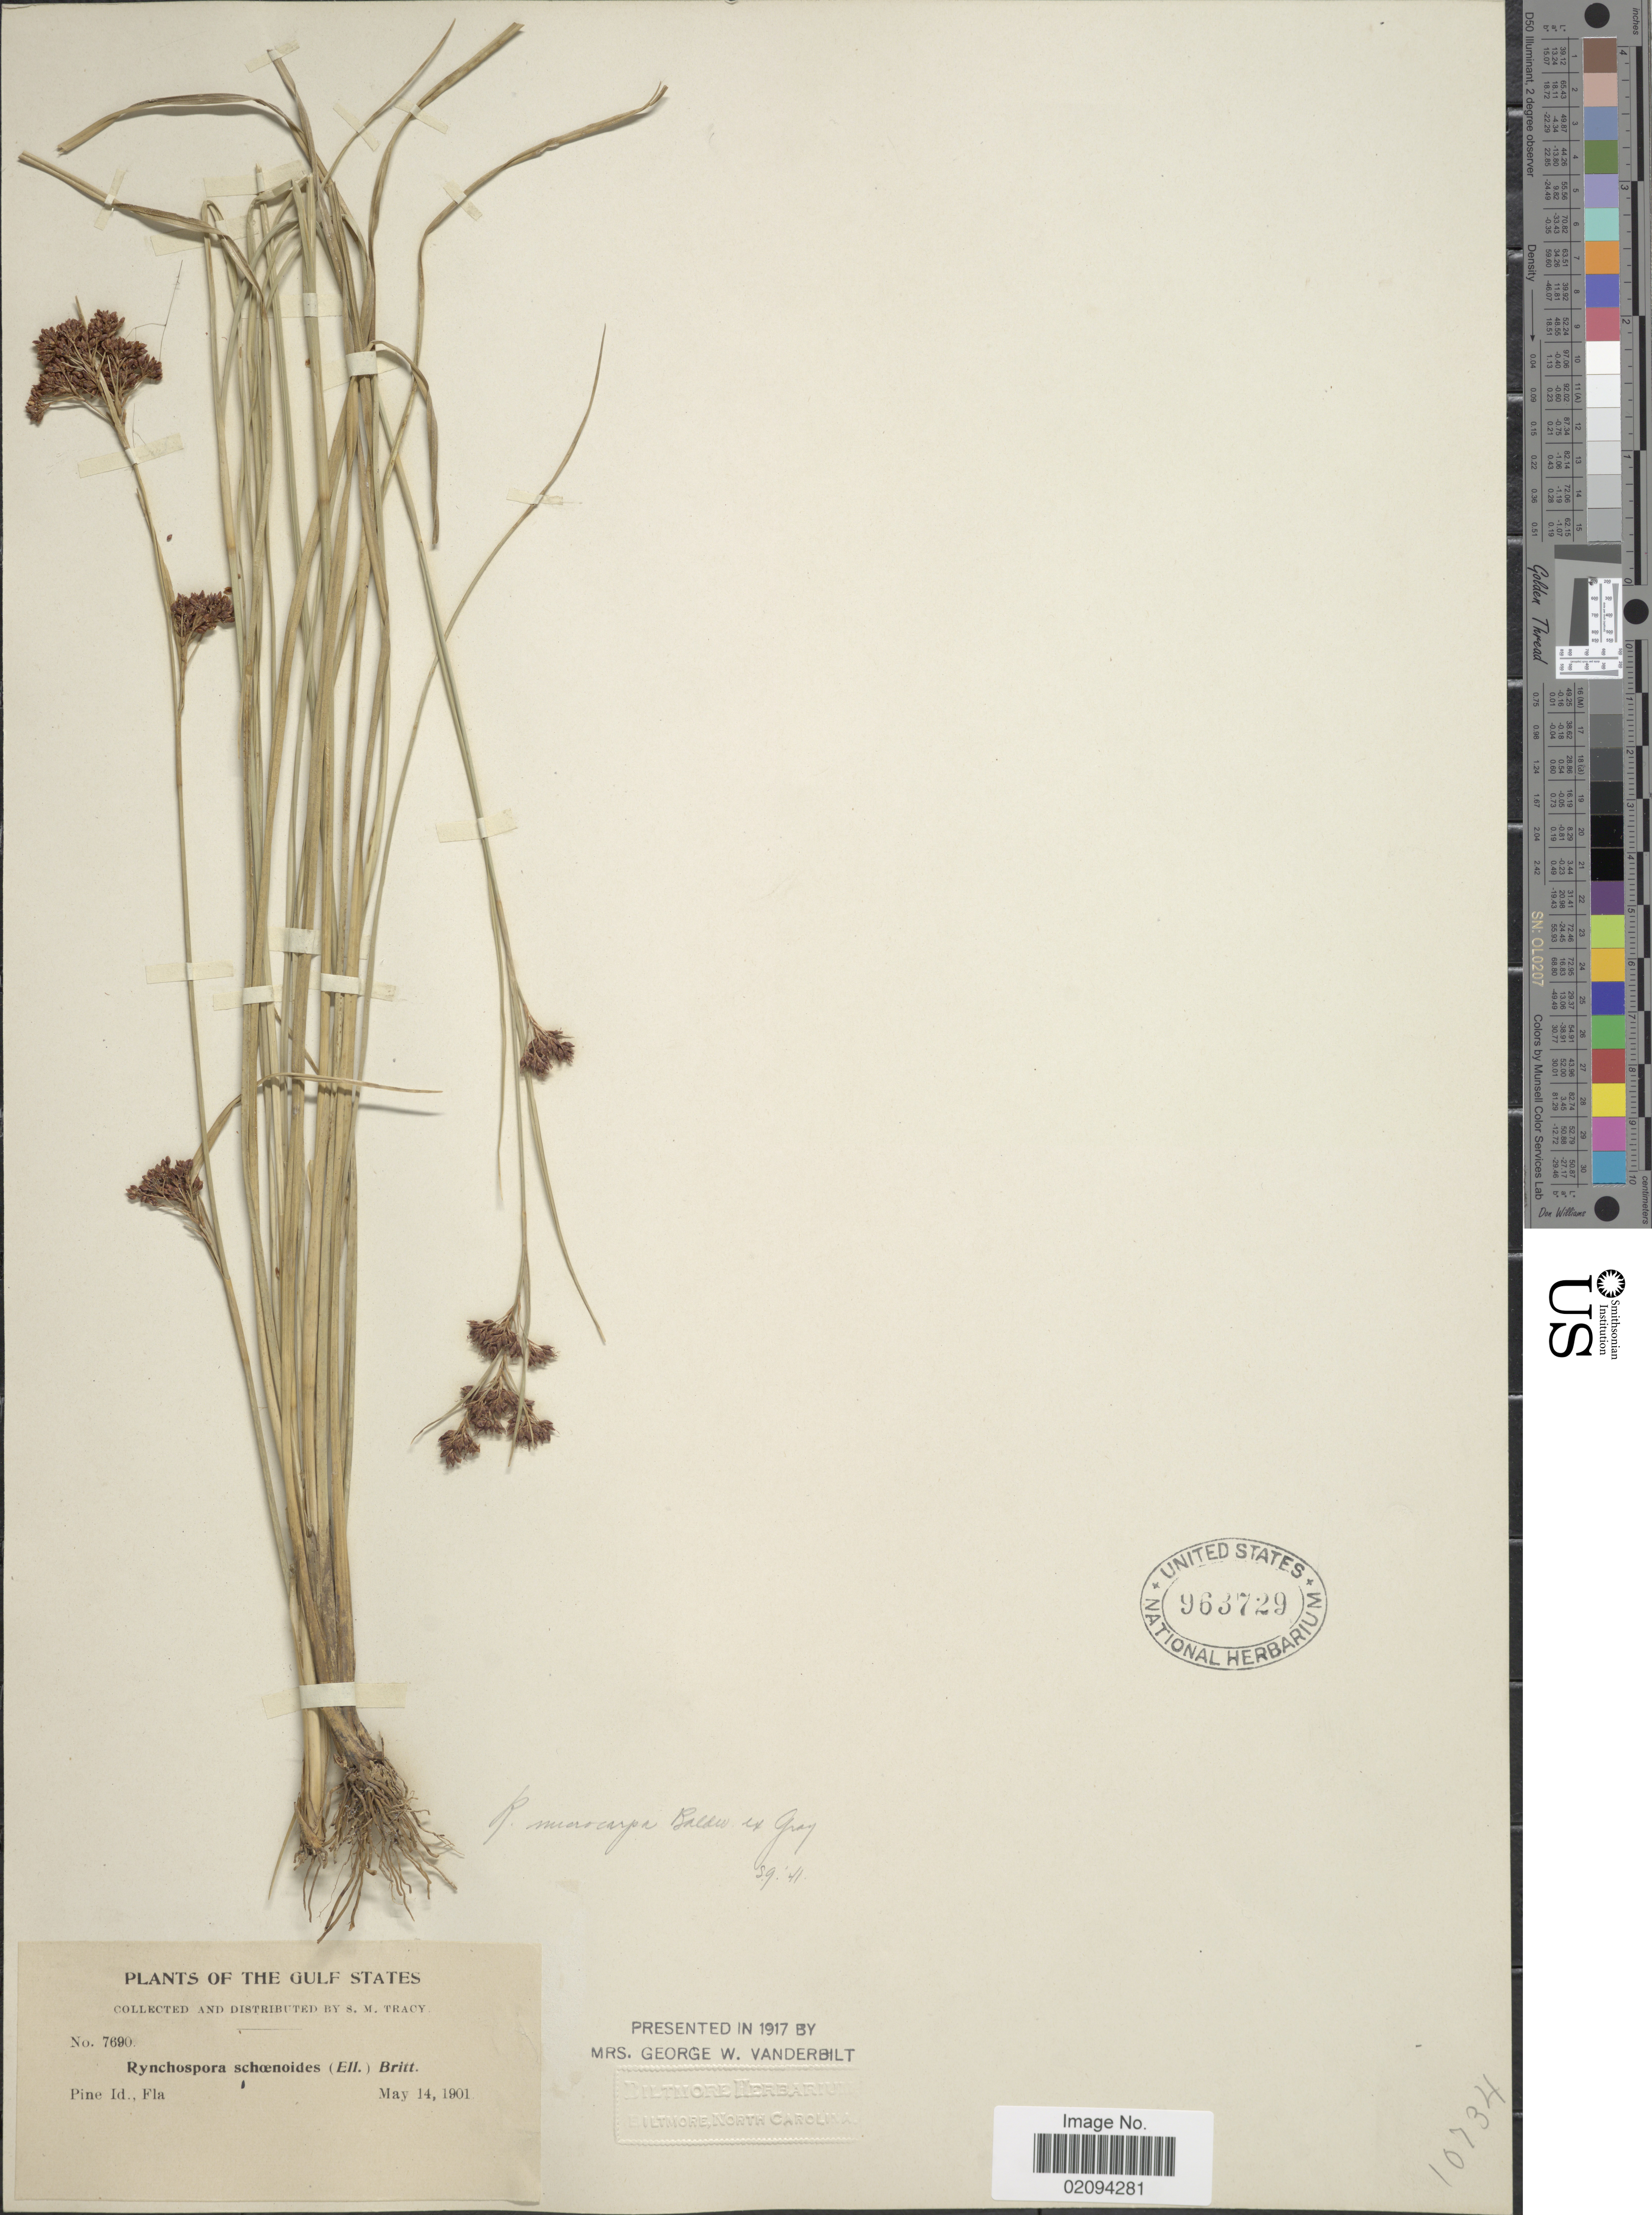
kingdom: Plantae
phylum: Tracheophyta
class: Liliopsida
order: Poales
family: Cyperaceae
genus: Rhynchospora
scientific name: Rhynchospora microcarpa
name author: Baldwin ex A. Gray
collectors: S. M. Tracy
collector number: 7690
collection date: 1901-05-14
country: United States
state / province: Florida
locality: Gulf States, Pine Id.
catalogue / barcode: US 963729